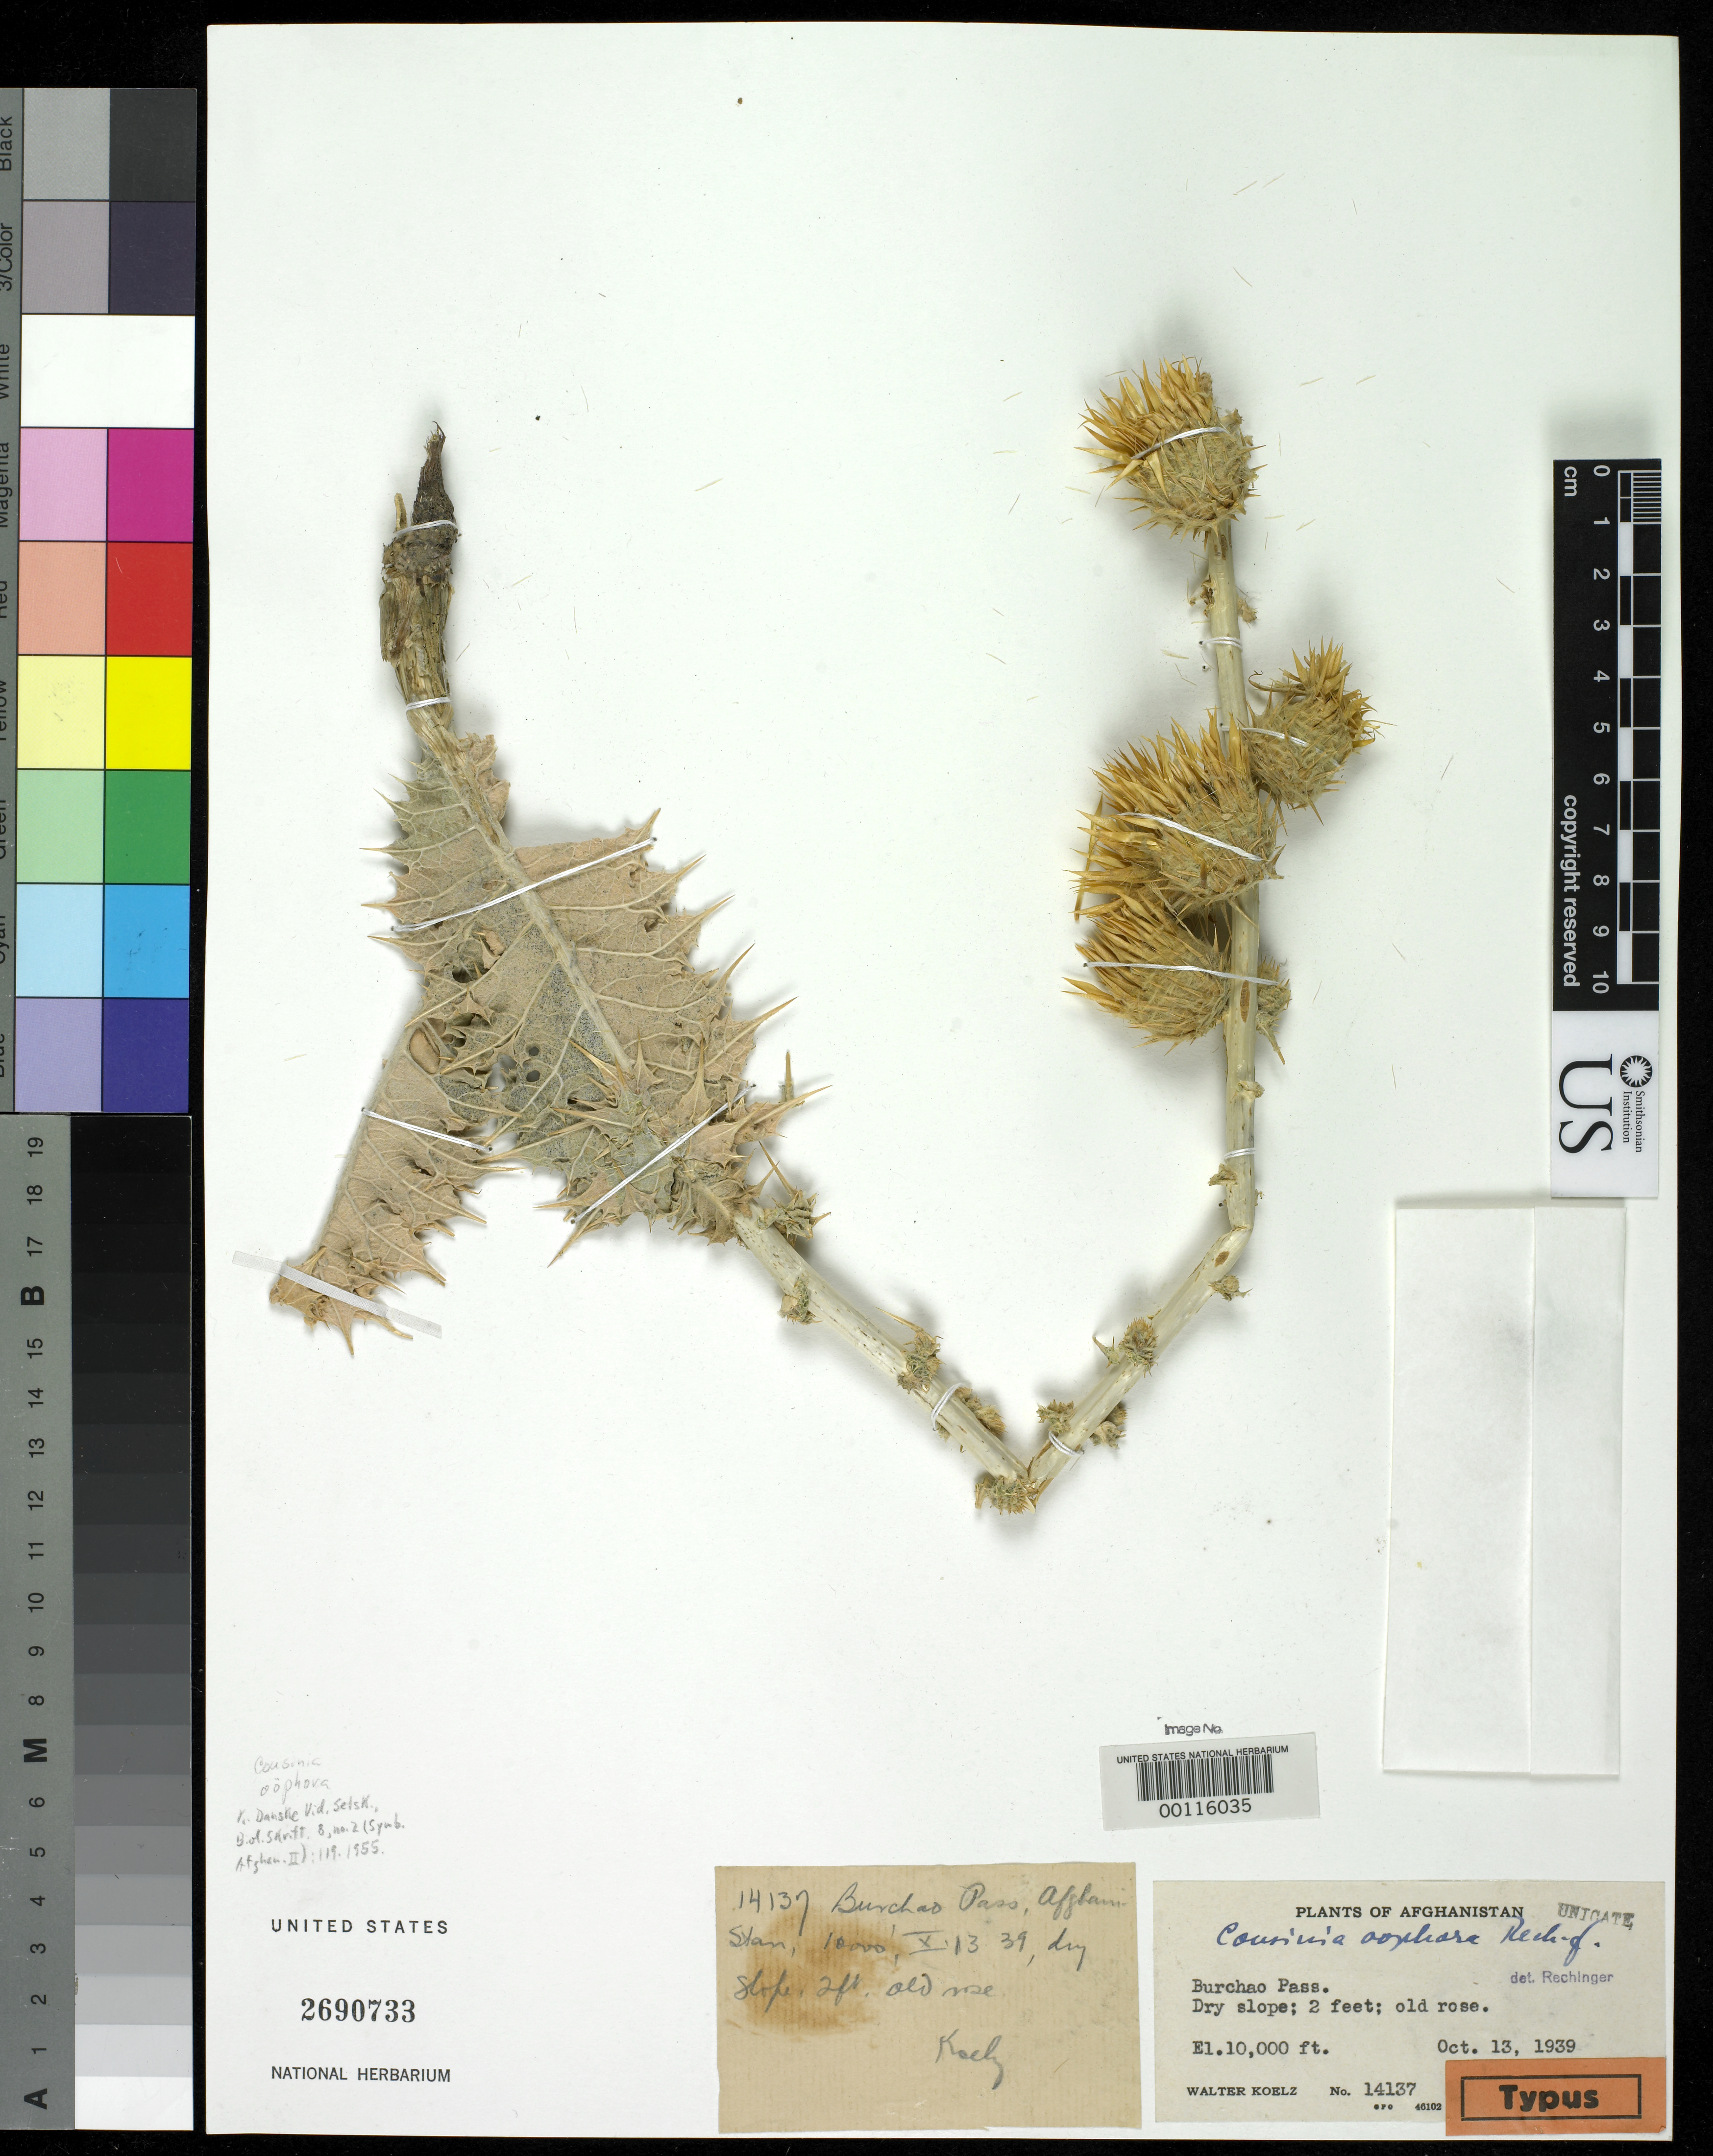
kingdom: Plantae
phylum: Tracheophyta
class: Magnoliopsida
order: Asterales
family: Asteraceae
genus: Cousinia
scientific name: Cousinia oophora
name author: Rech. f.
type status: Holotype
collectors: W. N. Koelz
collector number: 14137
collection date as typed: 13 Oct 1939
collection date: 1939-10-13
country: Afghanistan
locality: Burchao Pass; alt. 10000 ft.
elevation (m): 3048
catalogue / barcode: US 2690733